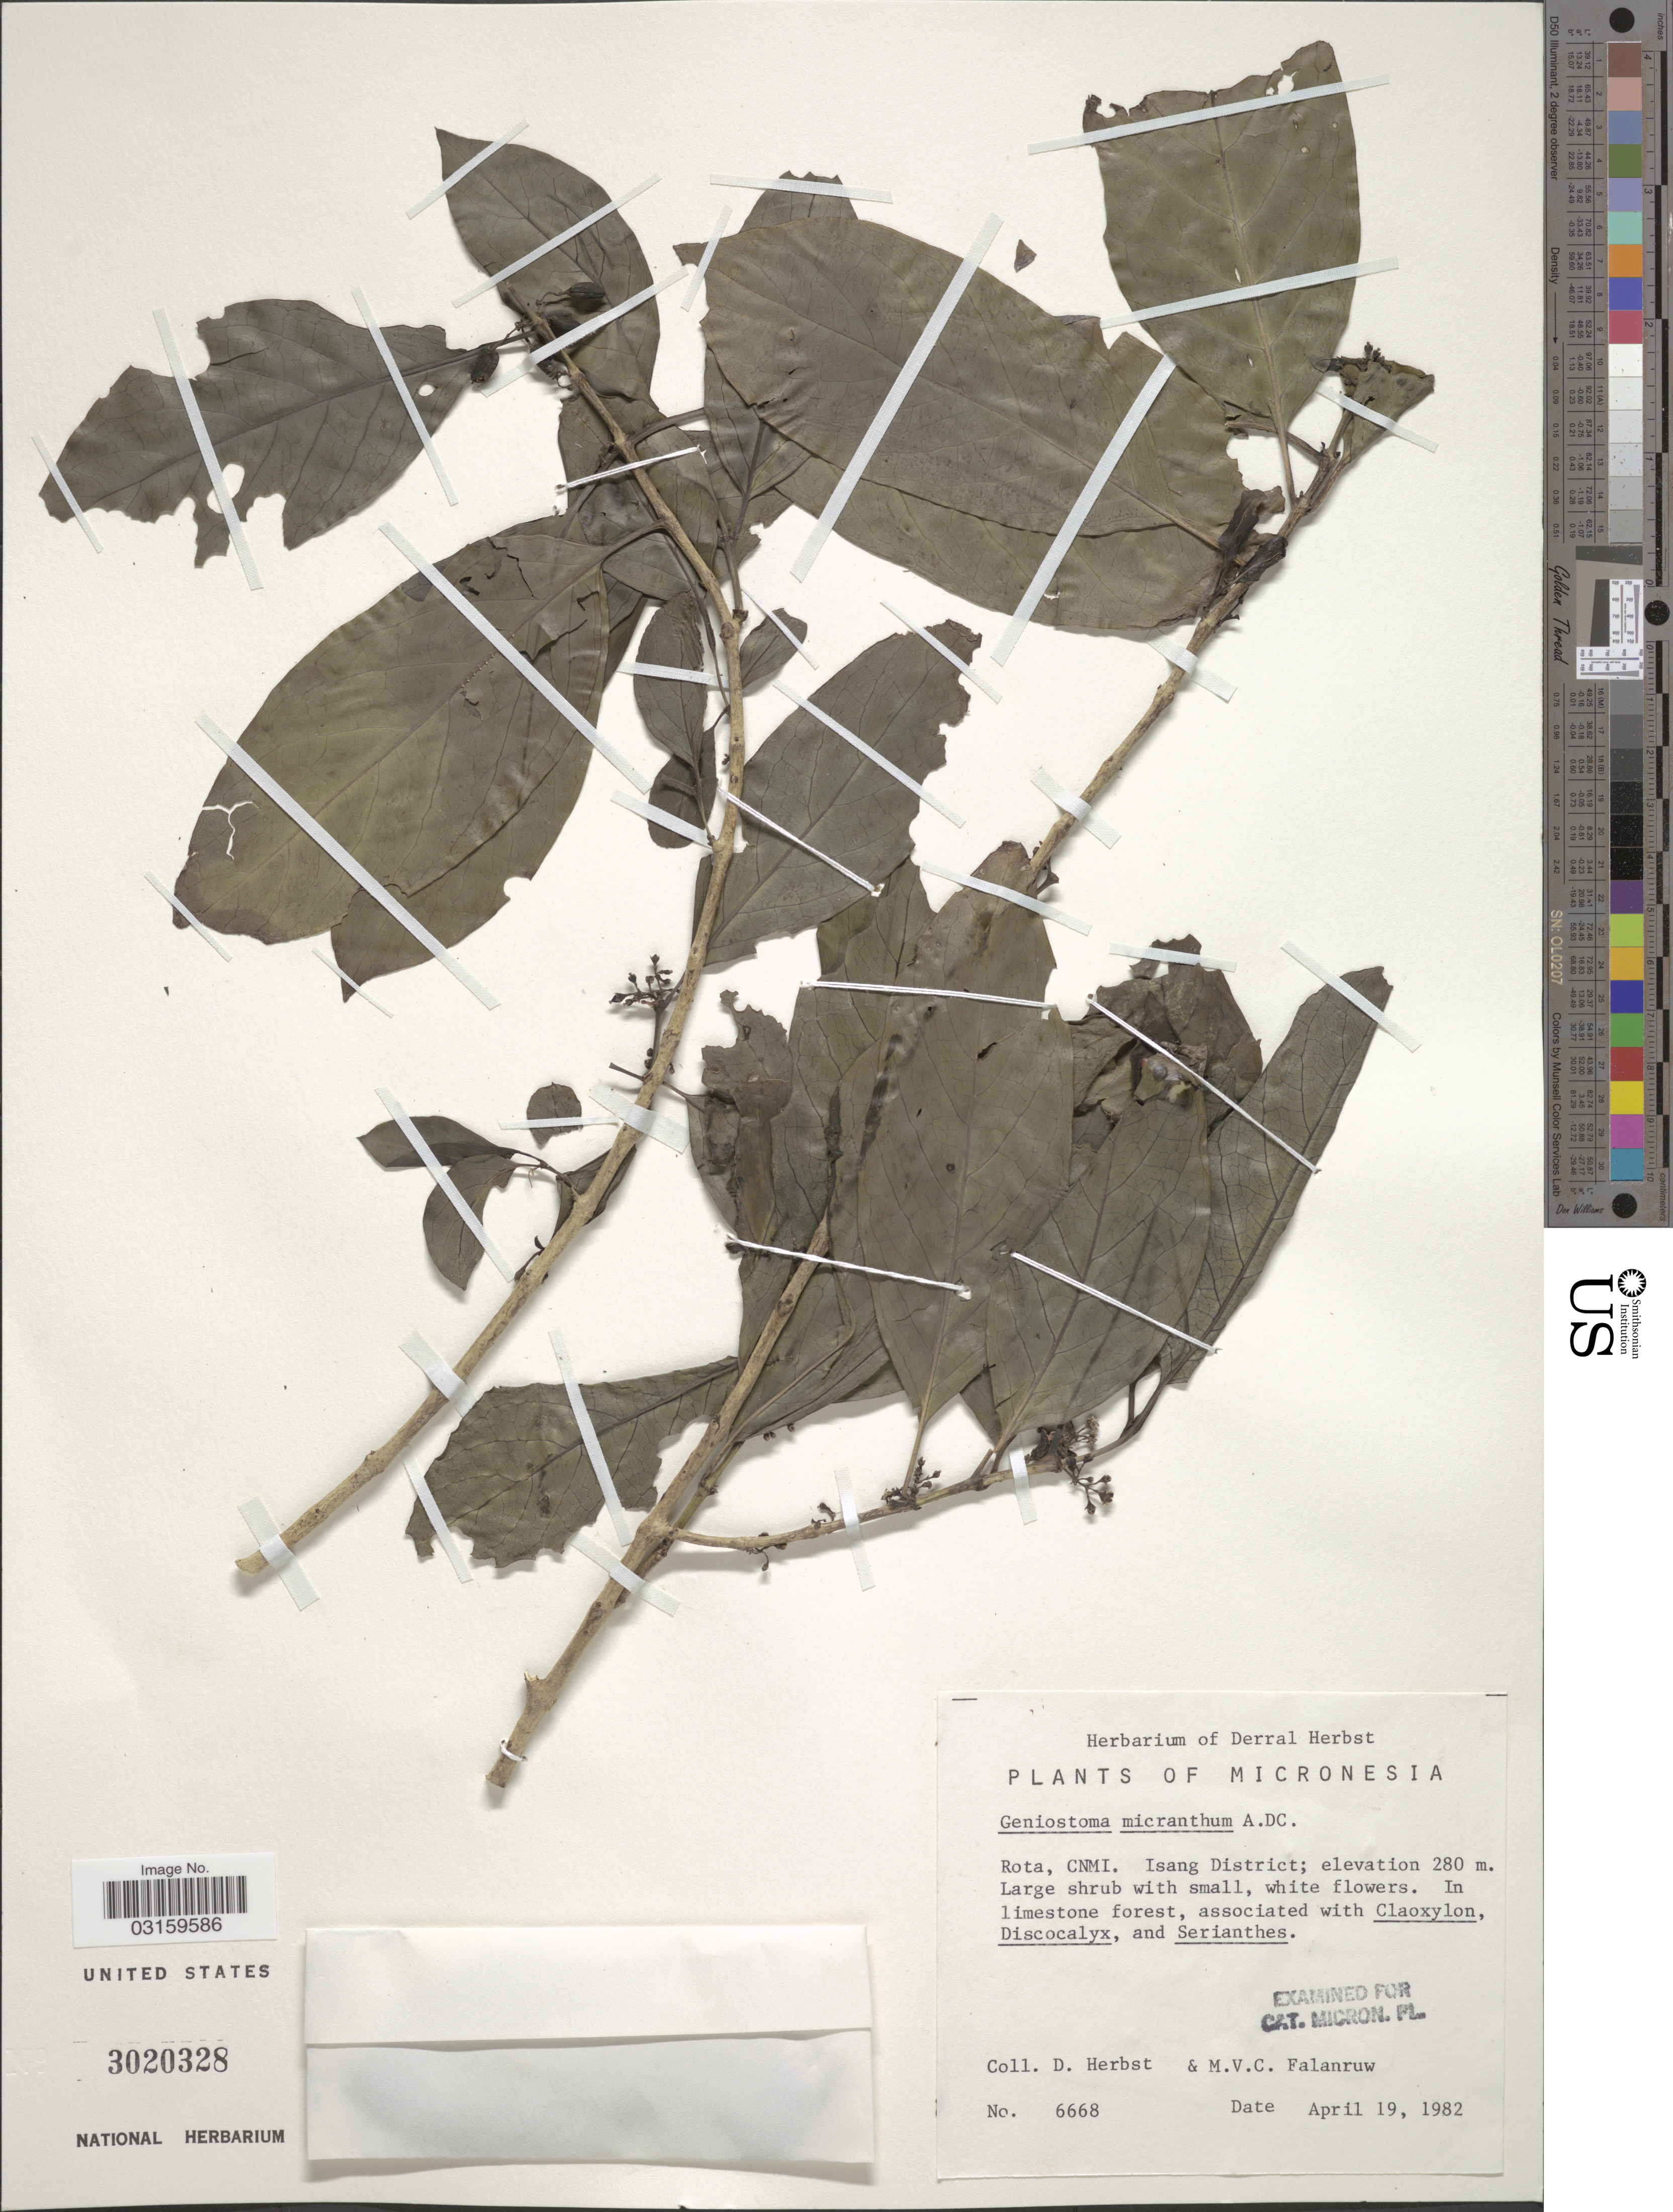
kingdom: Plantae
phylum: Tracheophyta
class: Magnoliopsida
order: Gentianales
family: Loganiaceae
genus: Geniostoma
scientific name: Geniostoma rupestre var. hoeferi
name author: (Gilg & Benedict) B.J. Conn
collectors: D. Herbst & M. V. Falanruw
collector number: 6668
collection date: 1982-04-19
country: Northern Mariana Islands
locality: Rota, CNMI. Isang District.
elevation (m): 280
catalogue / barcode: US 3020328